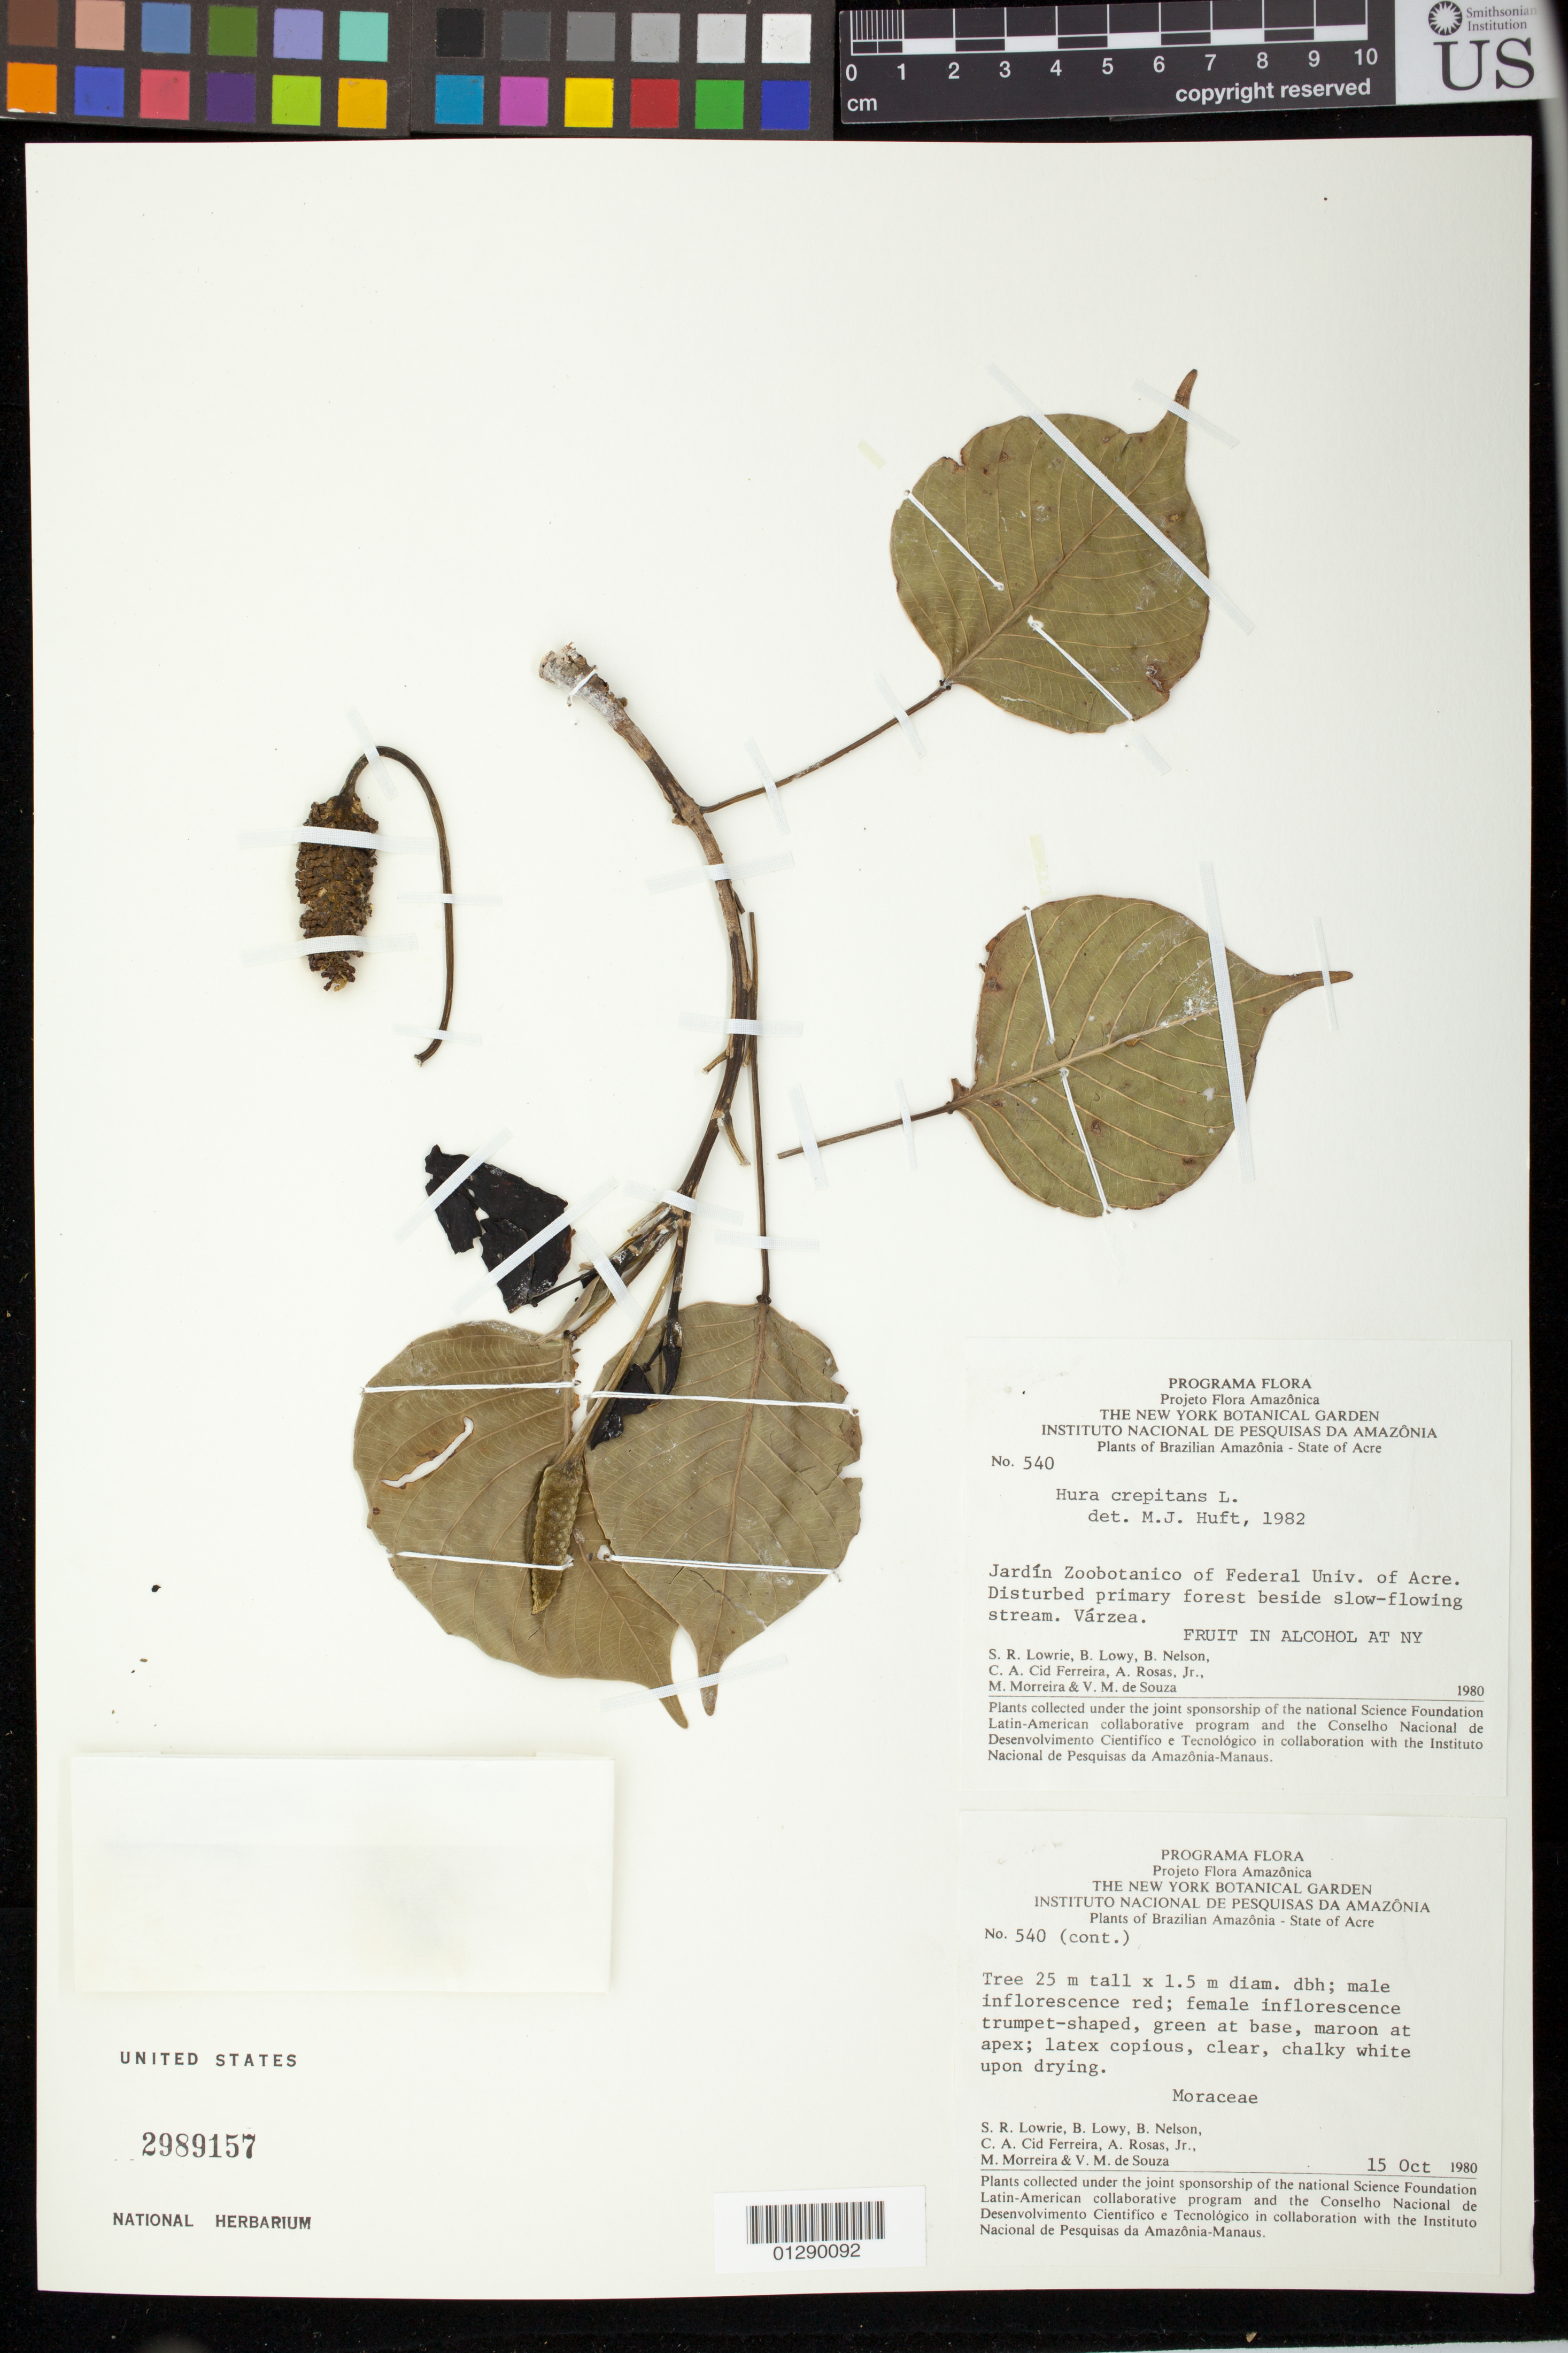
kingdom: Plantae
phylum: Tracheophyta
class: Magnoliopsida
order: Malpighiales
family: Euphorbiaceae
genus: Hura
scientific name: Hura crepitans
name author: L.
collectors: S. Lowrie, B. Lowy, B. Nelson, C. A. Cid Ferreira, A. Rosas Jr., M. Morreira & V. M. Souza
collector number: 540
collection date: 1980-10-15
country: Brazil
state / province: Acre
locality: Jardin Zoobotanico of federal Univ. of Acre. beside slow-flowing stream. Varzea.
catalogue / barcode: US 2989157